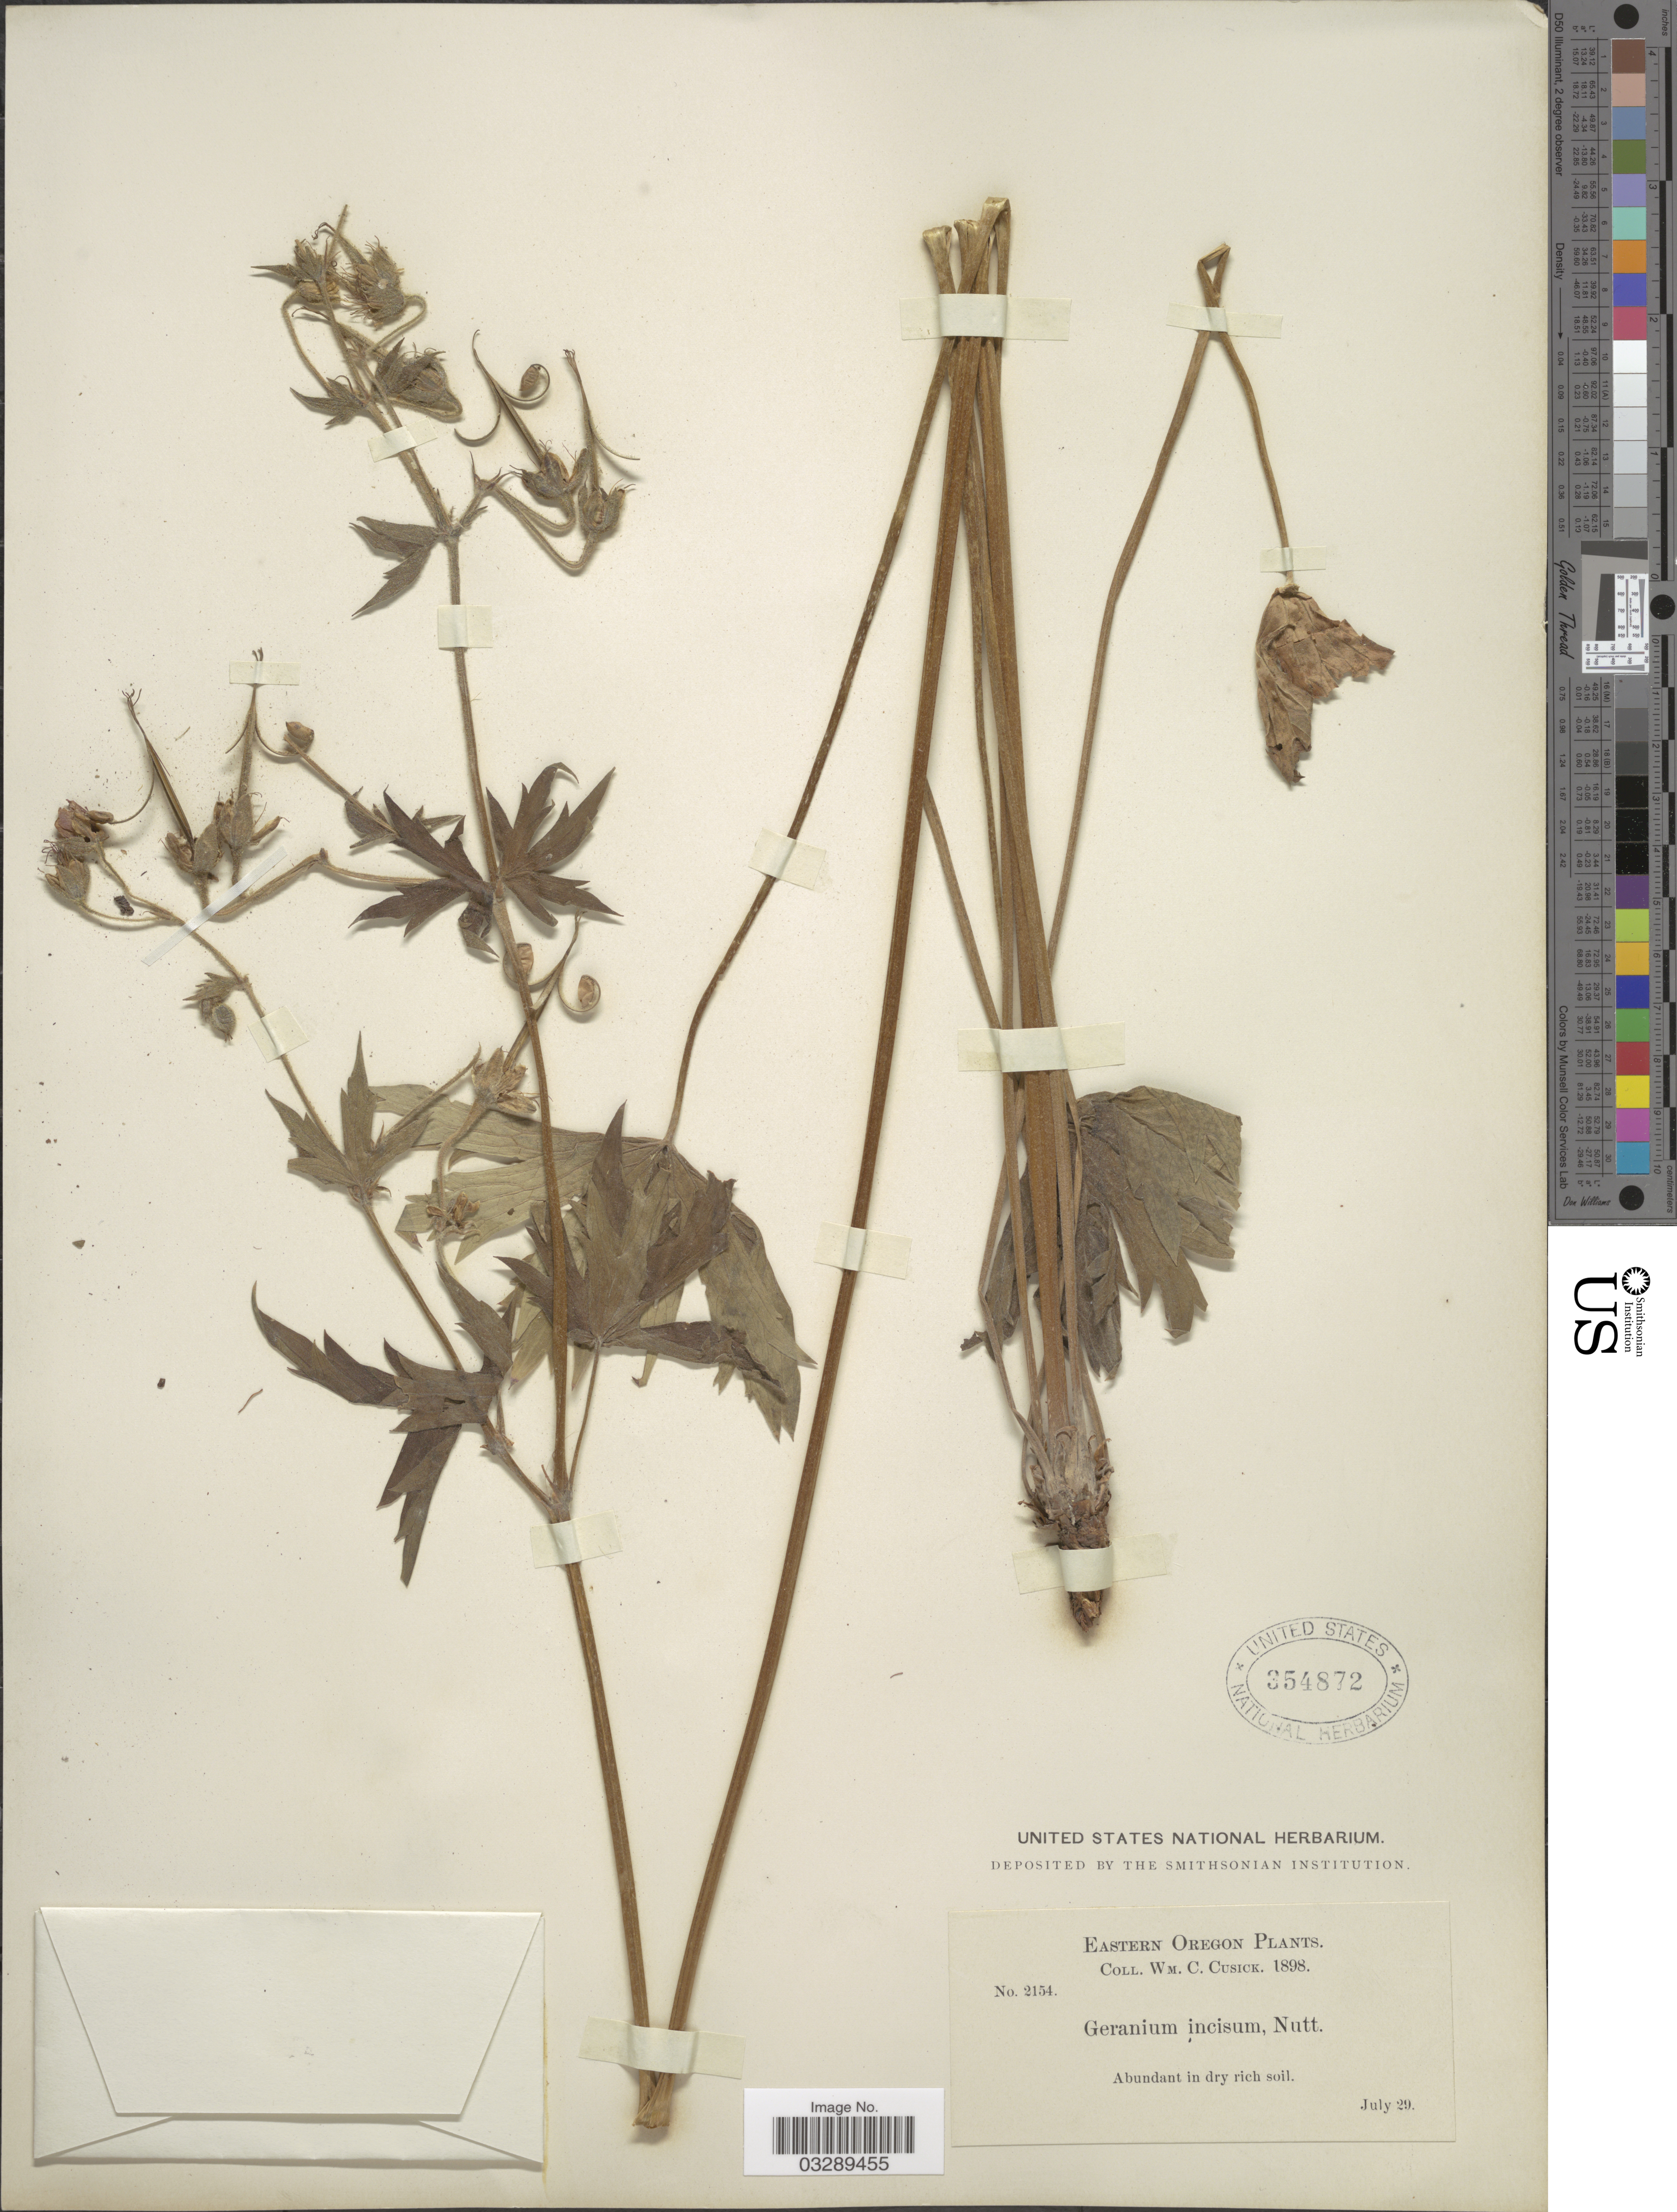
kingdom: Plantae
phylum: Tracheophyta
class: Magnoliopsida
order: Geraniales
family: Geraniaceae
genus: Geranium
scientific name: Geranium sp.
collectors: W. C. Cusick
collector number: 2154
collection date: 1898-07-29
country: United States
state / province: Oregon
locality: Eastern Oregon.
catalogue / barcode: US 354872